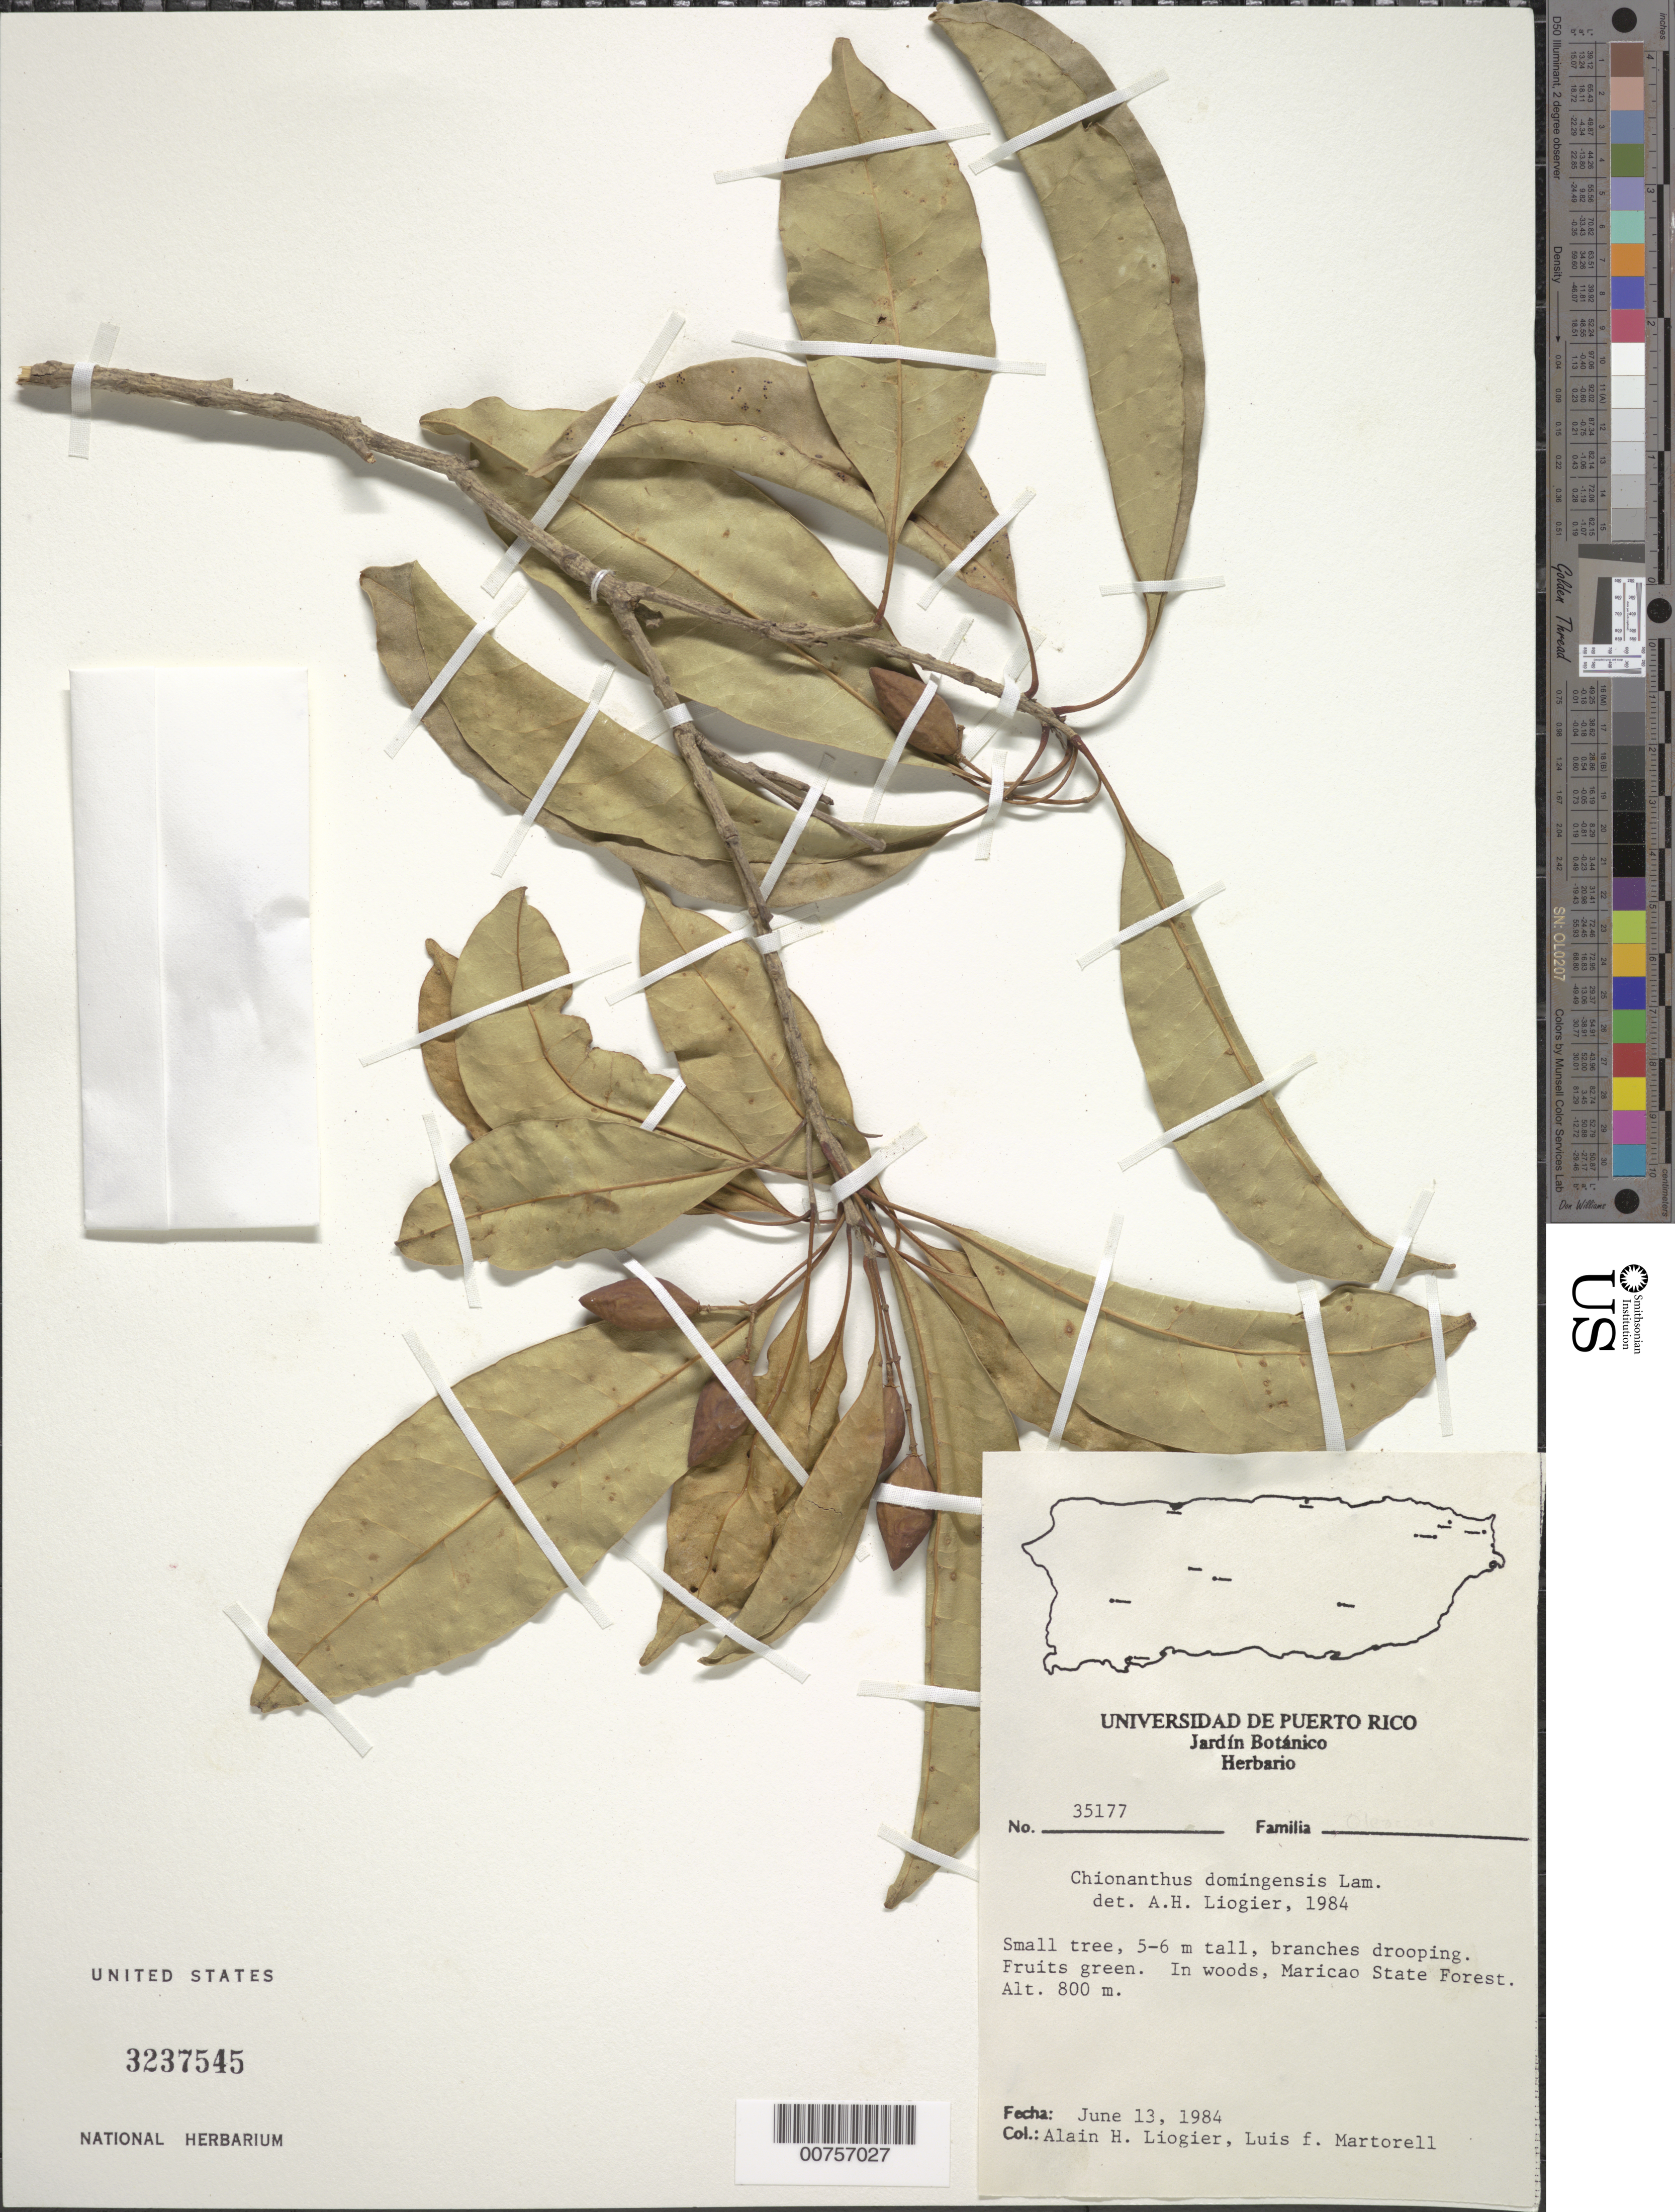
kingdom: Plantae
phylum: Tracheophyta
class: Magnoliopsida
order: Lamiales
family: Oleaceae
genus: Chionanthus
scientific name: Chionanthus domingensis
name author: Lam.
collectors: A. H. Liogier & L. Martorell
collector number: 35177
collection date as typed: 13 Jun 1984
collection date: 1984-06-13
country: Puerto Rico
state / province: Maricao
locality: Maricao State Forest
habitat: In woods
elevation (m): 800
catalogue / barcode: US 3237545